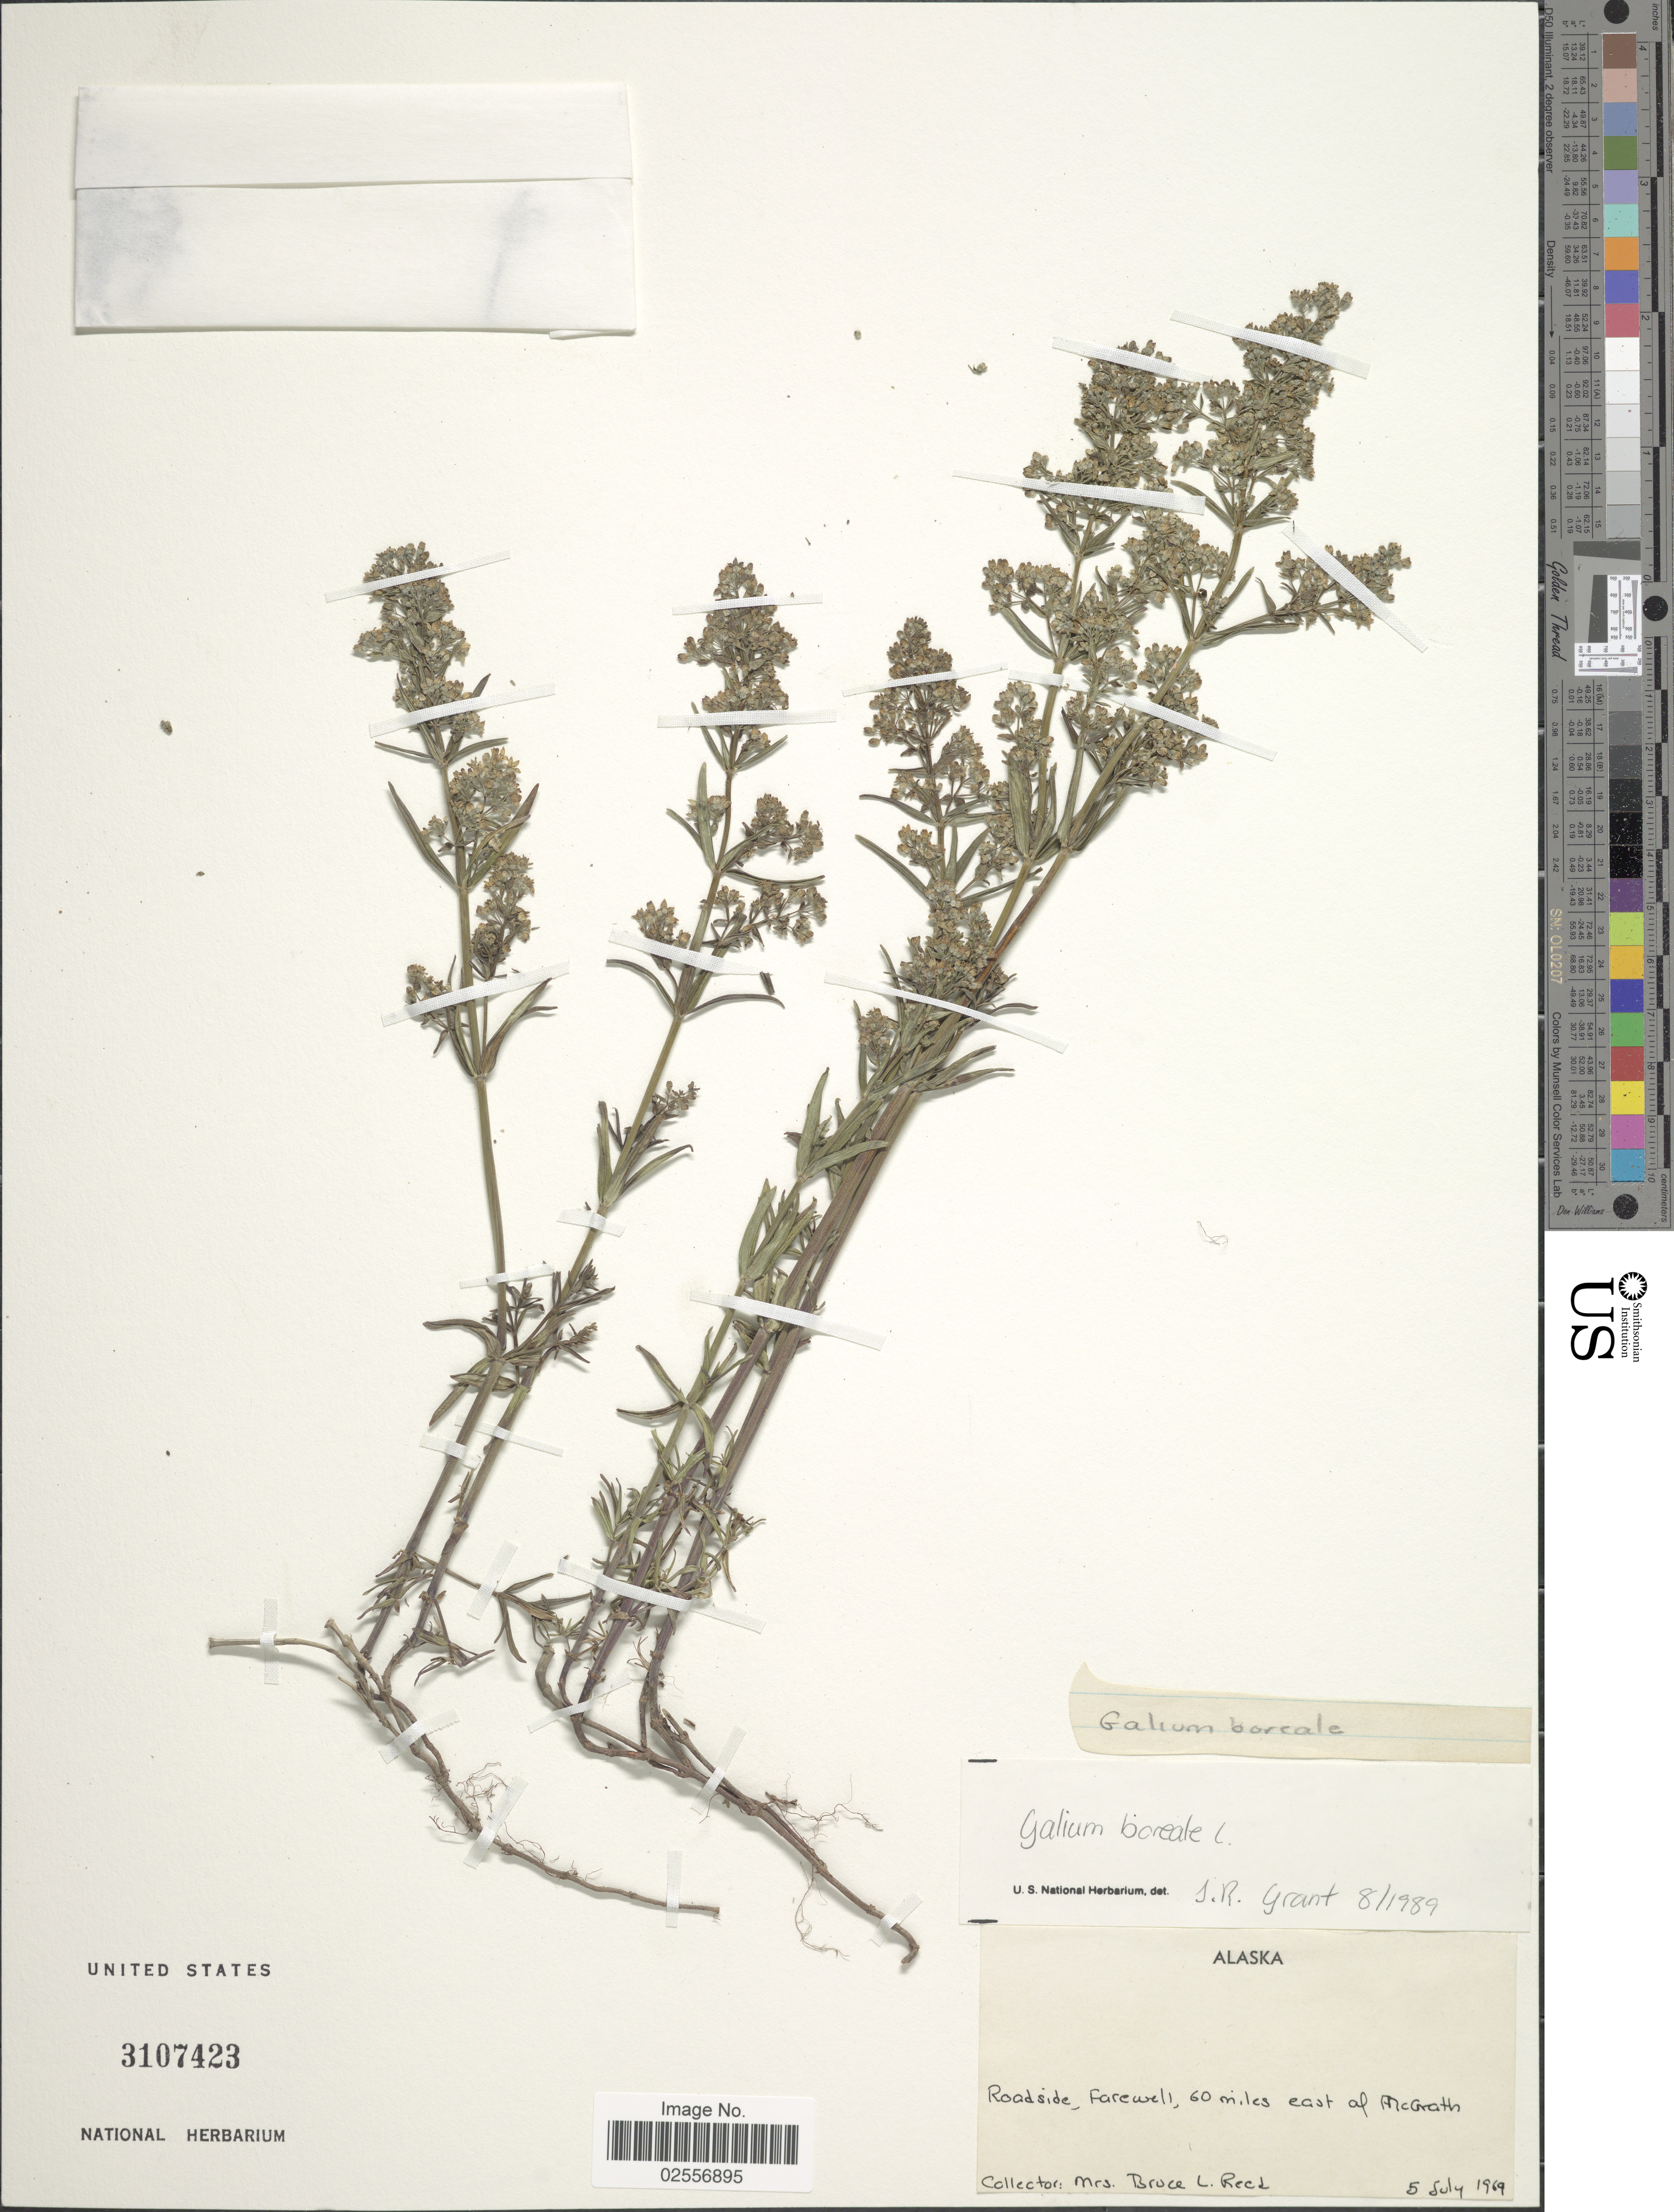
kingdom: Plantae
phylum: Tracheophyta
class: Magnoliopsida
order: Gentianales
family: Rubiaceae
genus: Galium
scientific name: Galium boreale L.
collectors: B. Reed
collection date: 1969-07-05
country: United States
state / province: Alaska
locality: Farewell, 60 miles east of McGrath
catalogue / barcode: US 3107423